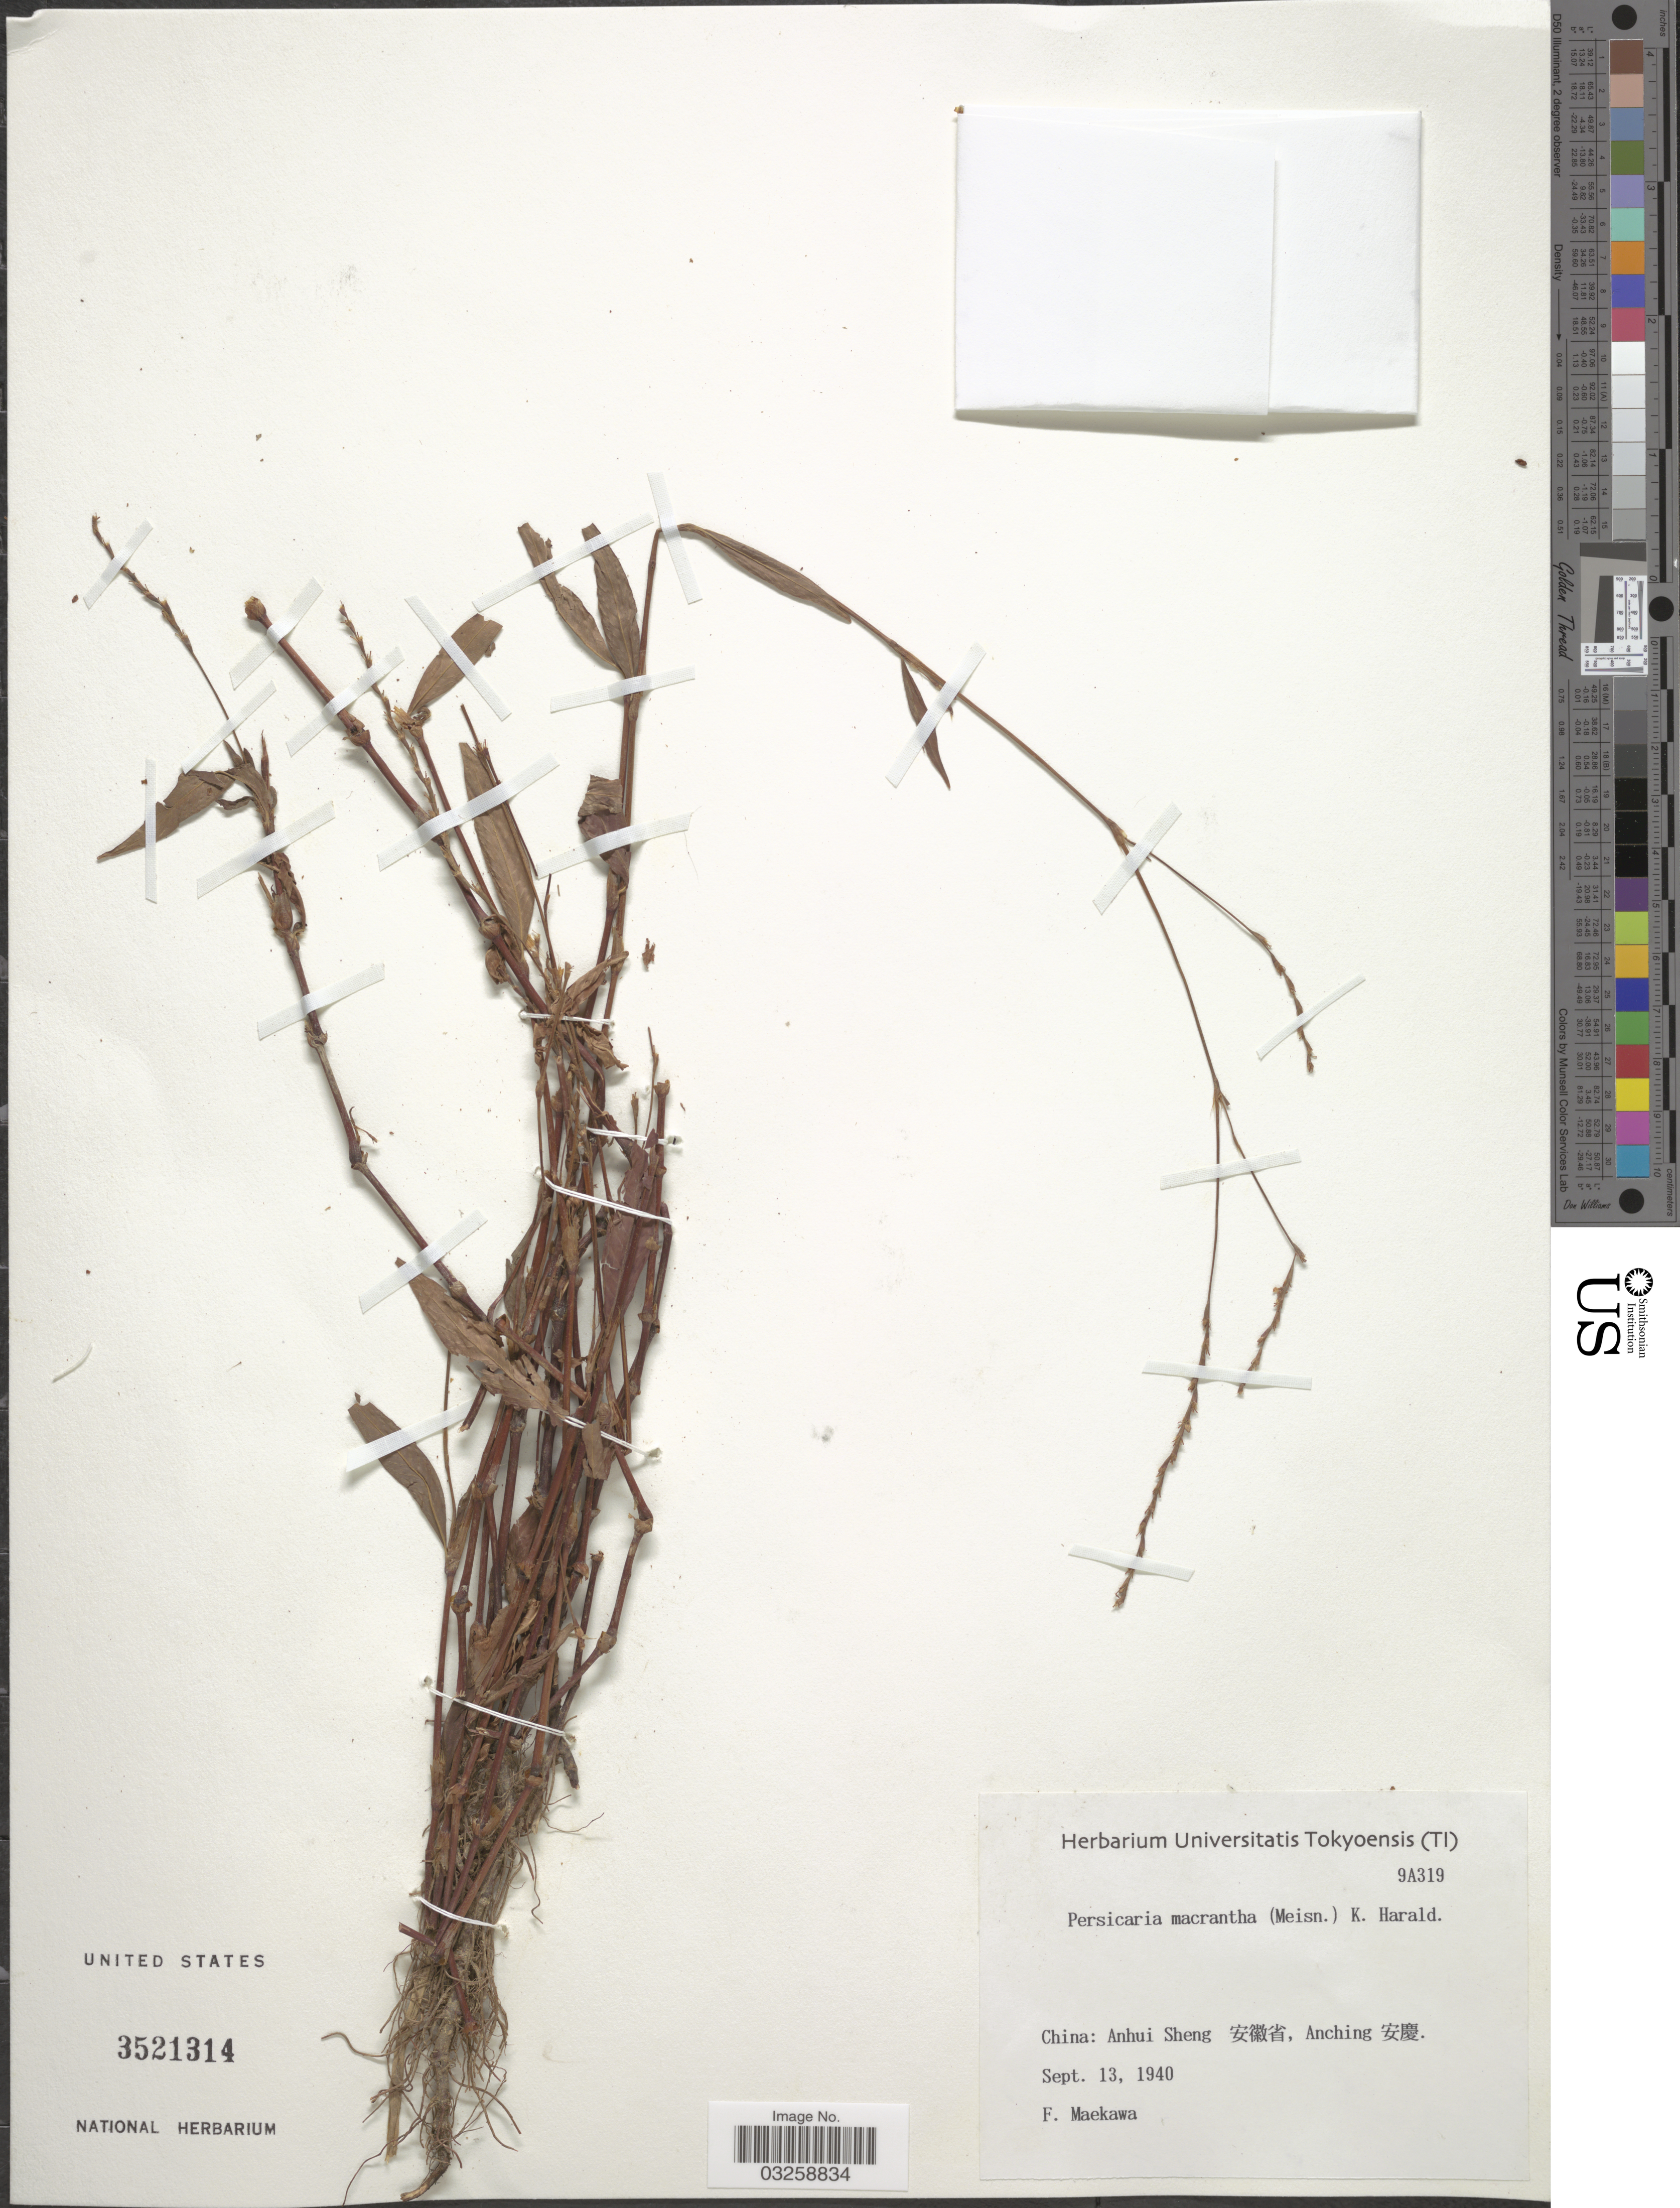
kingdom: Plantae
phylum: Tracheophyta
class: Magnoliopsida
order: Caryophyllales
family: Polygonaceae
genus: Polygonum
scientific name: Polygonum macranthum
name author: Meisn.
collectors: F. Maekawa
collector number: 9A319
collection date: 1940-09-13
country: China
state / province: Anhui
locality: Anhui Sheng X, Anching X.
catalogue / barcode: US 3521314